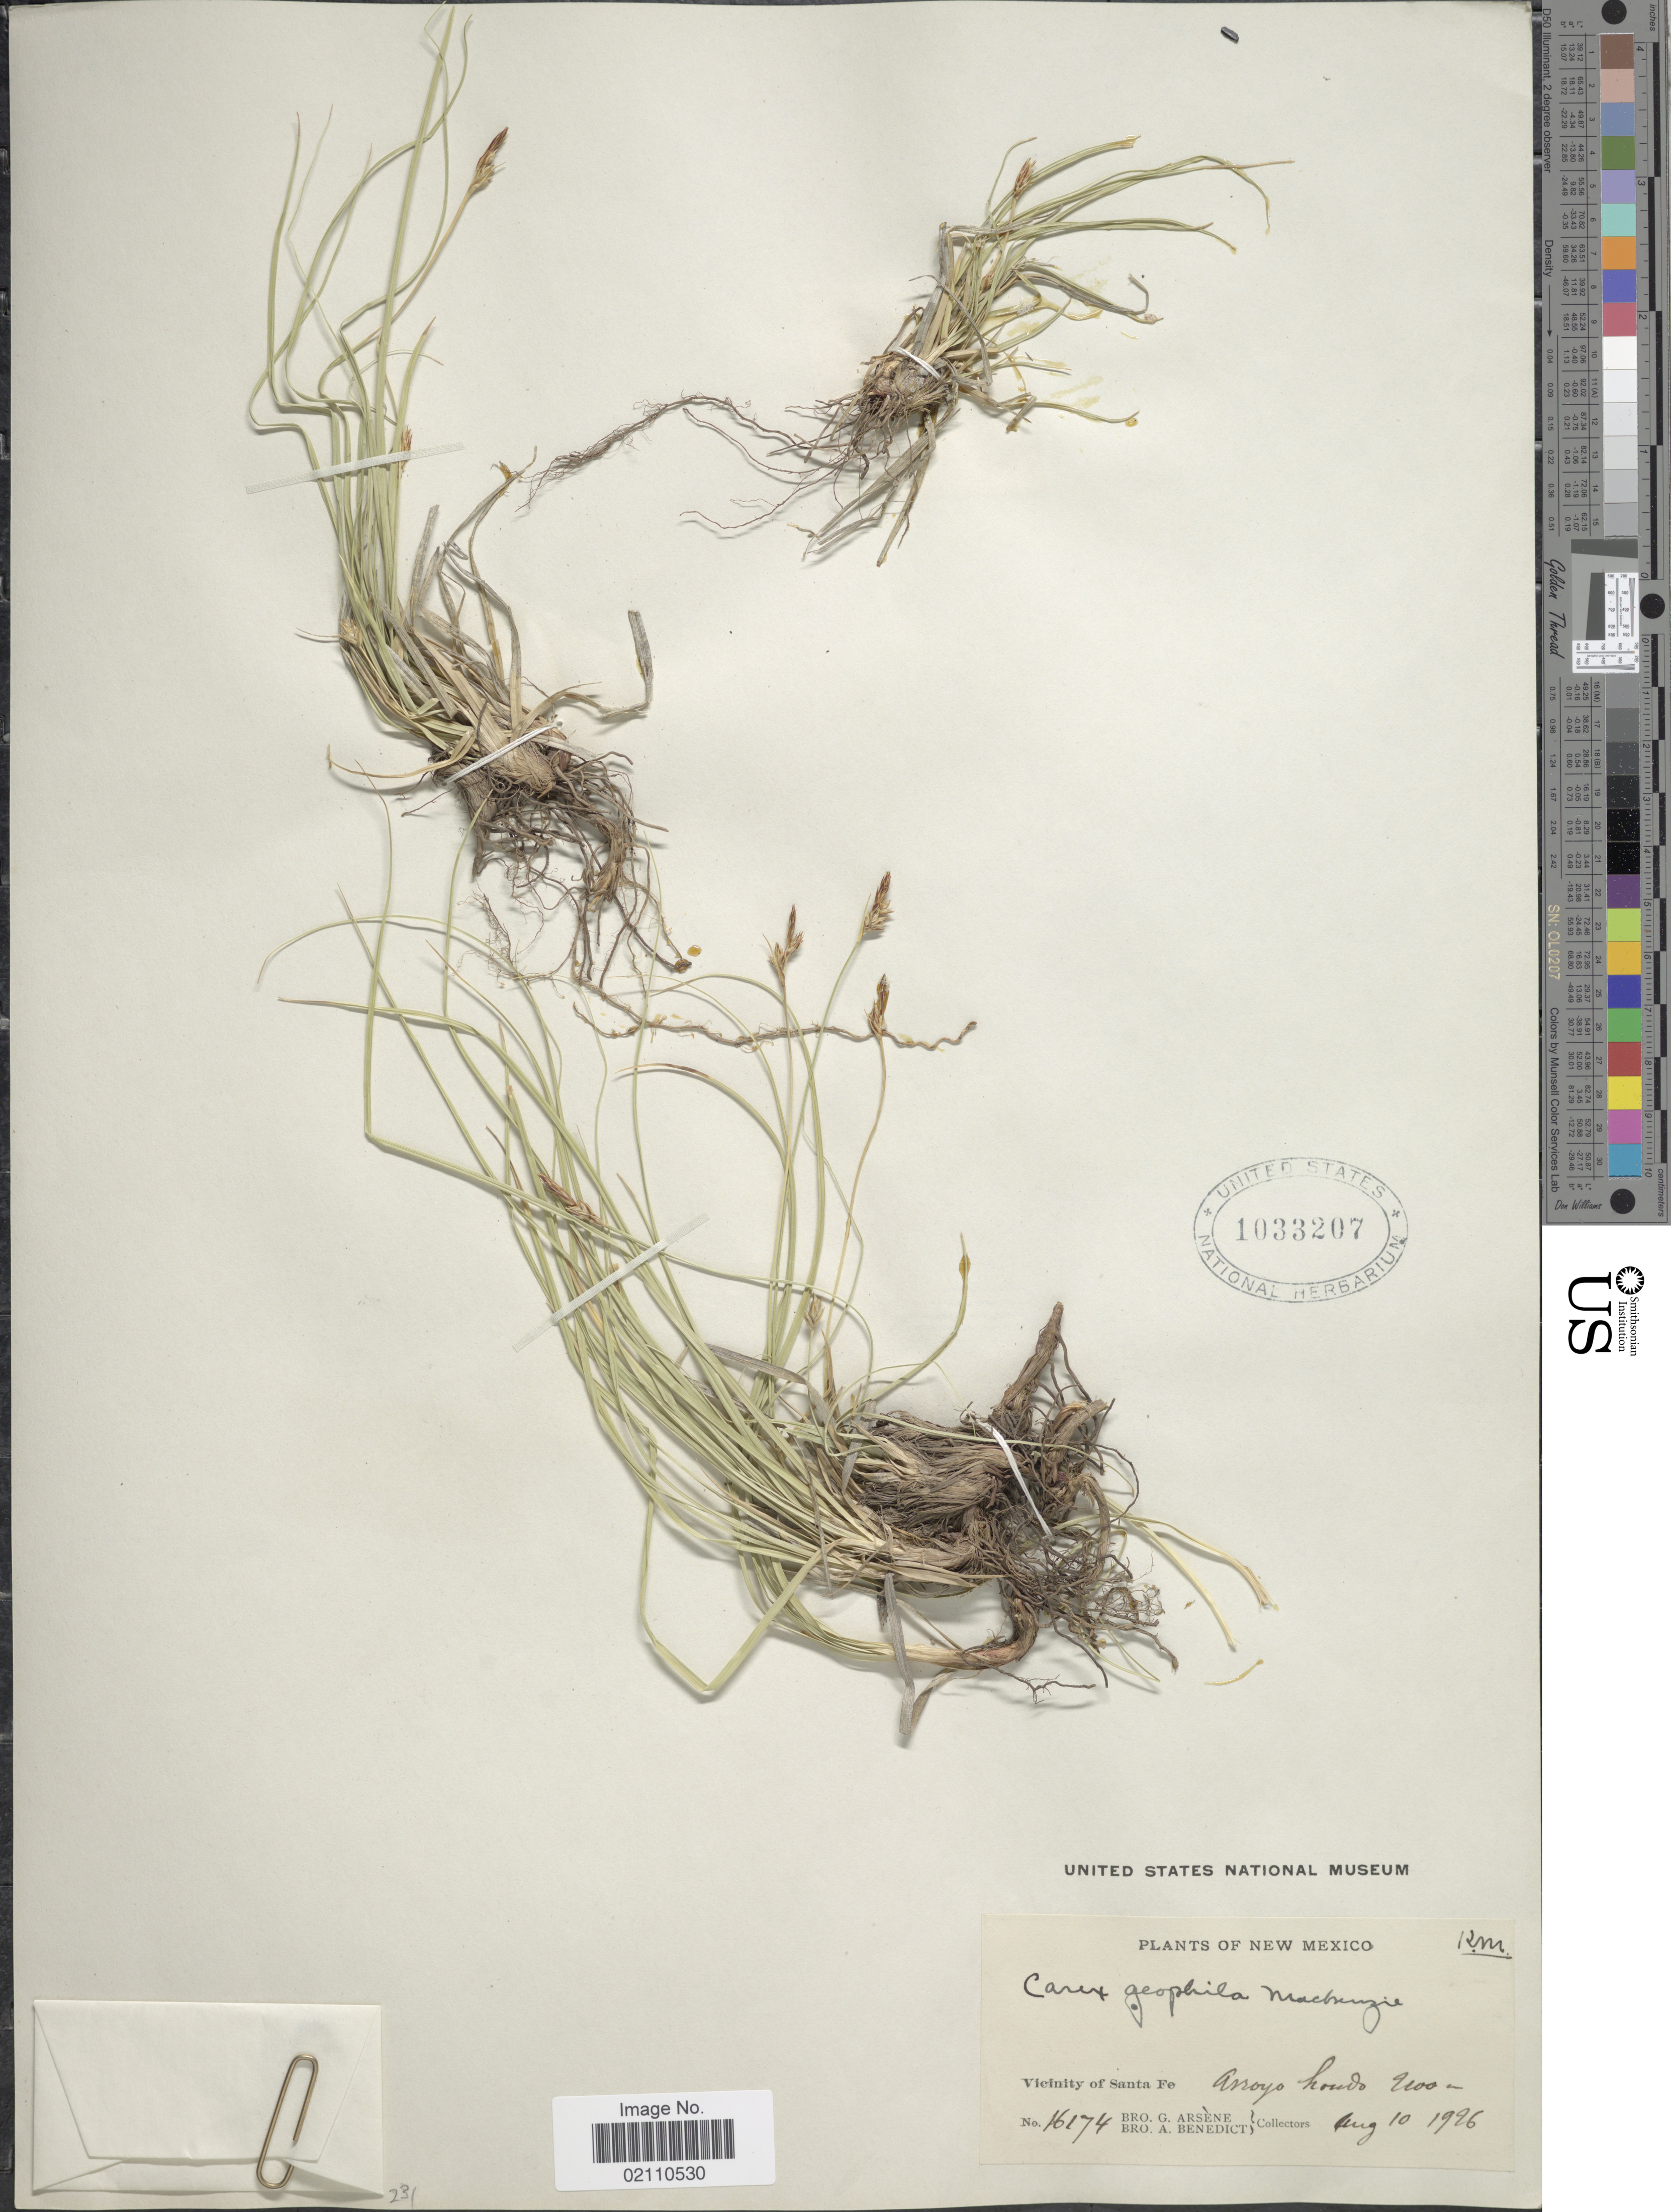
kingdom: Plantae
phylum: Tracheophyta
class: Liliopsida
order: Poales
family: Cyperaceae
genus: Carex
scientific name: Carex geophila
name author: Mack.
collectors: Bro. G. Arsène & Bro. A. Benedict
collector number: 16174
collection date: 1996-08-10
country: United States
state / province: New Mexico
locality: Vicinity of Santa Fe, Arroyo hondo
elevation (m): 2100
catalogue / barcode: US 1033207